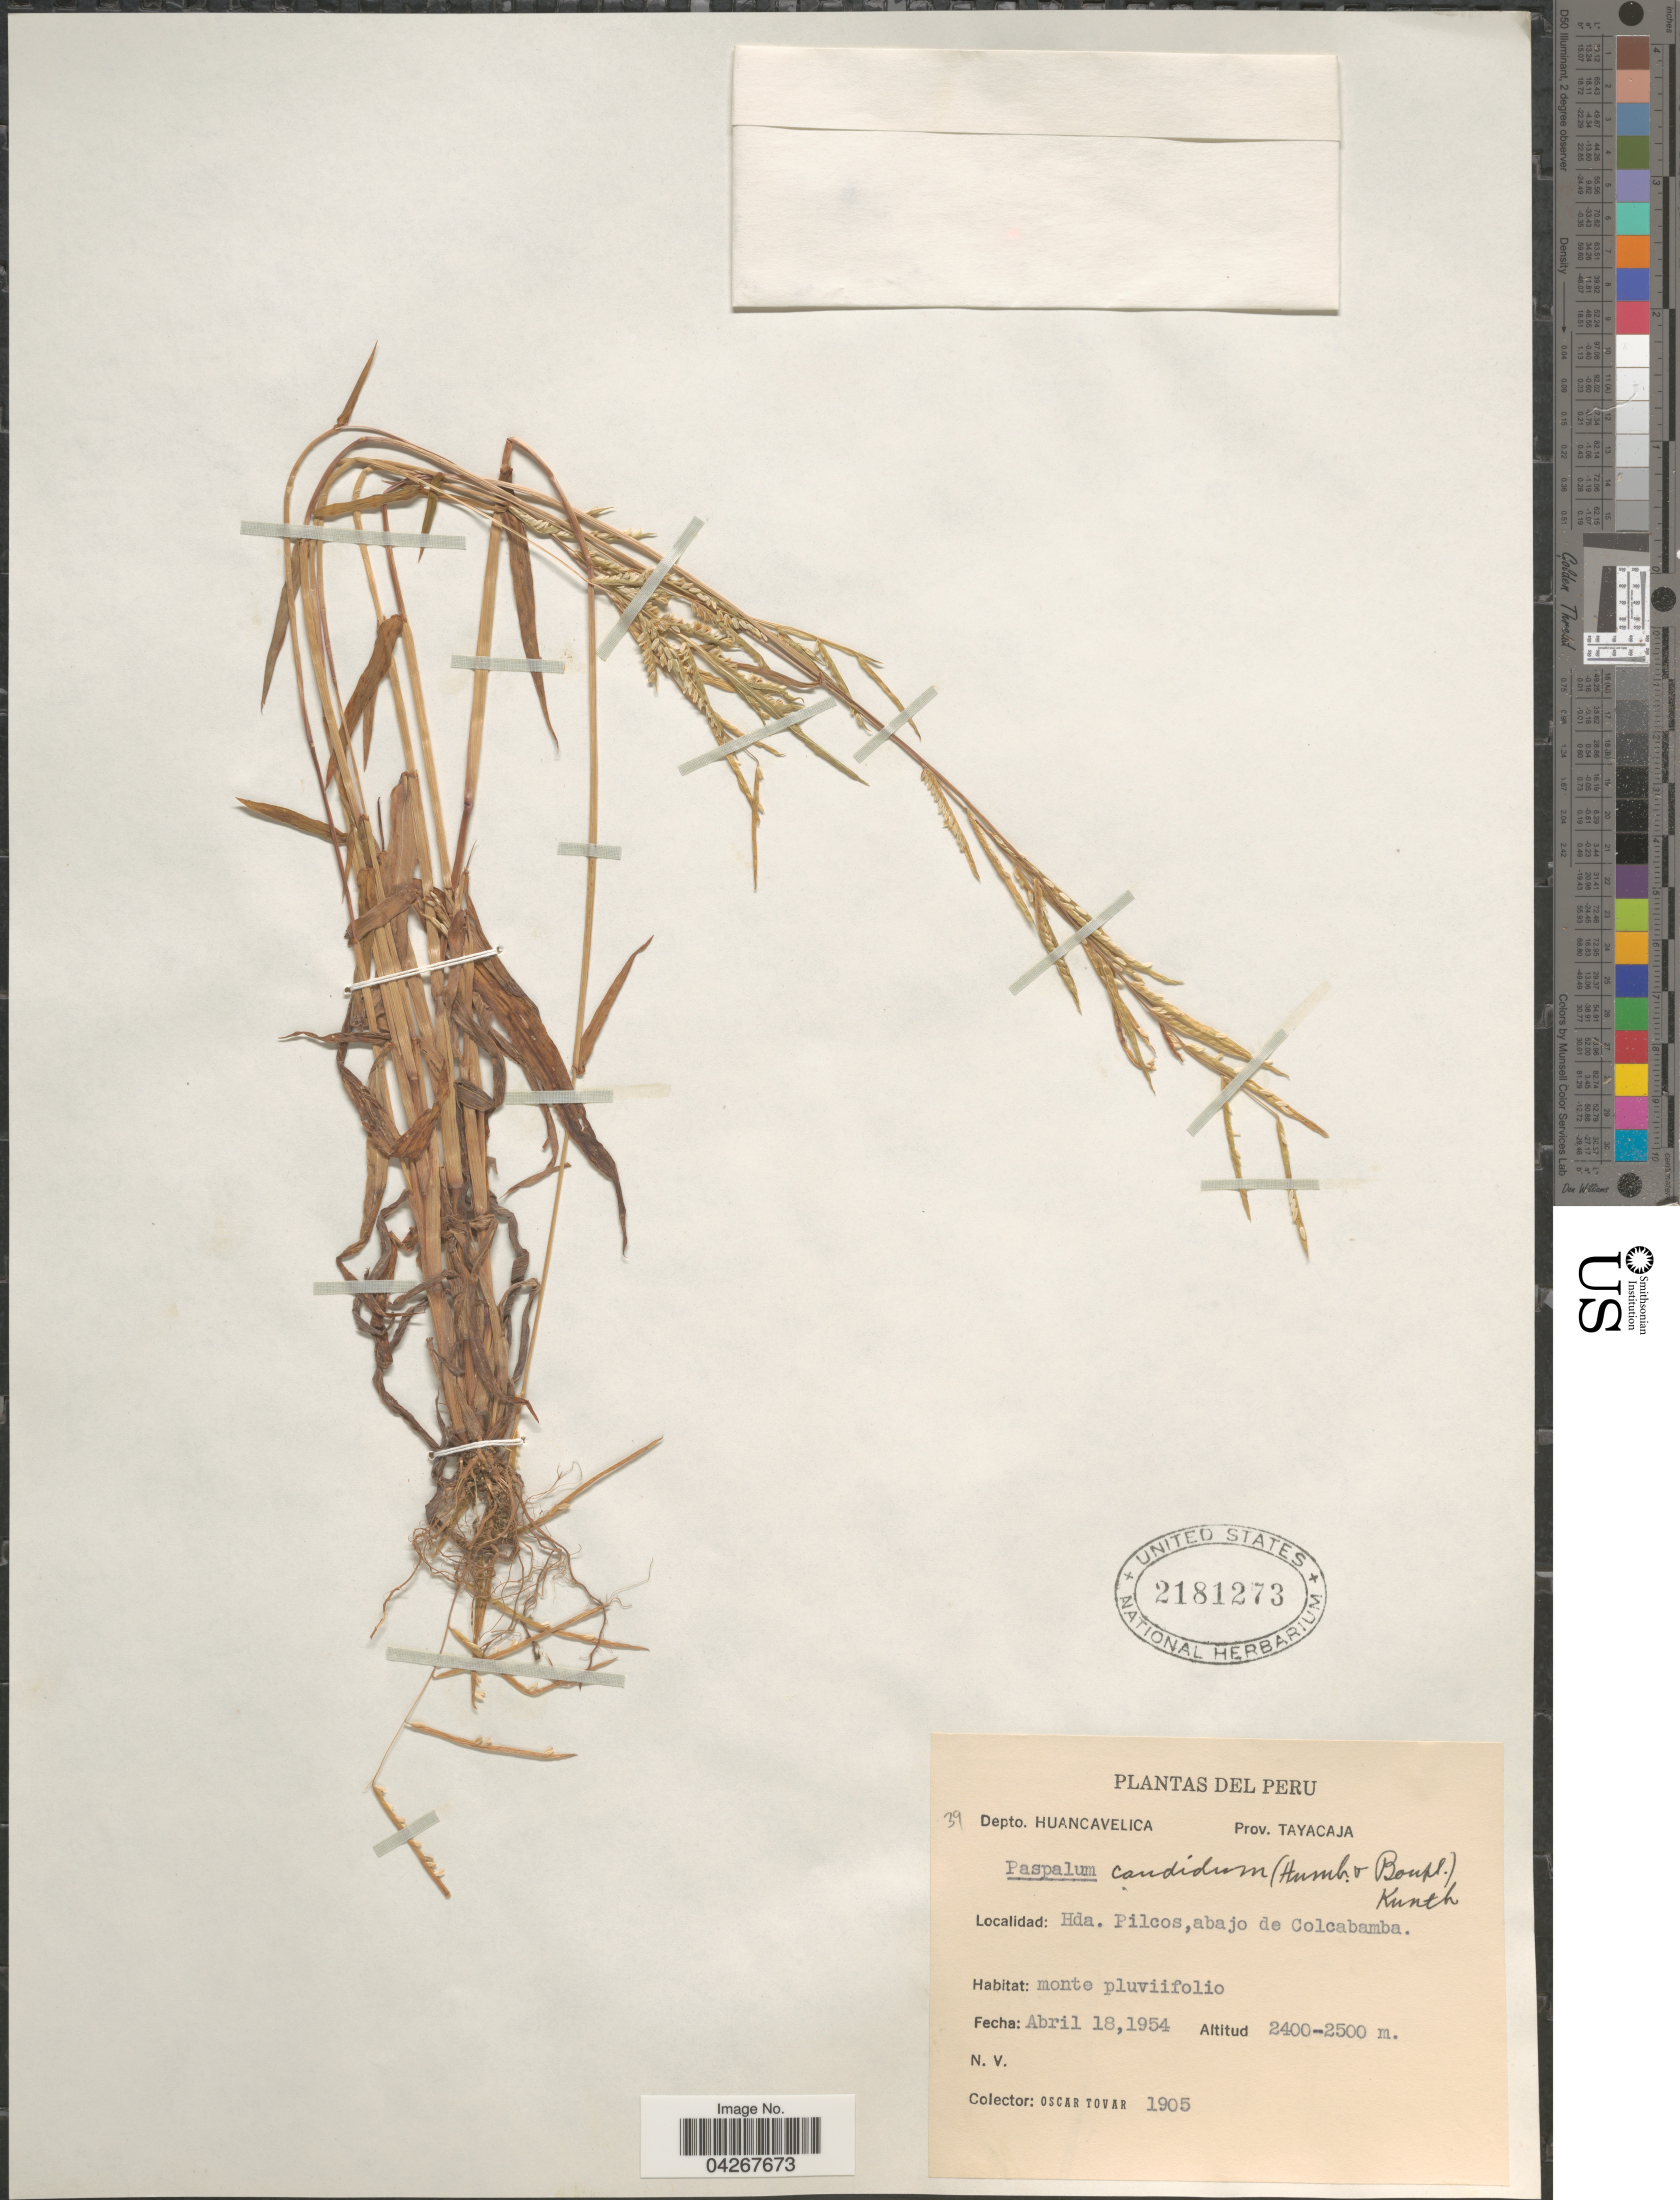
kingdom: Plantae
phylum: Tracheophyta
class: Liliopsida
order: Poales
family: Poaceae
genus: Paspalum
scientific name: Paspalum candidum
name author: (Humb. & Bonpl. ex Fleugge) Kunth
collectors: Ó. Tovar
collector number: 1905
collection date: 1954-04-18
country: Peru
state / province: Huancavelica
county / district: Tayacaja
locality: Depto. Huancavelica. Prov. Tayacaja. Hda. Pilcos, abajo de Colcabamba.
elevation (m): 2400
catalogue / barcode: US 2181273